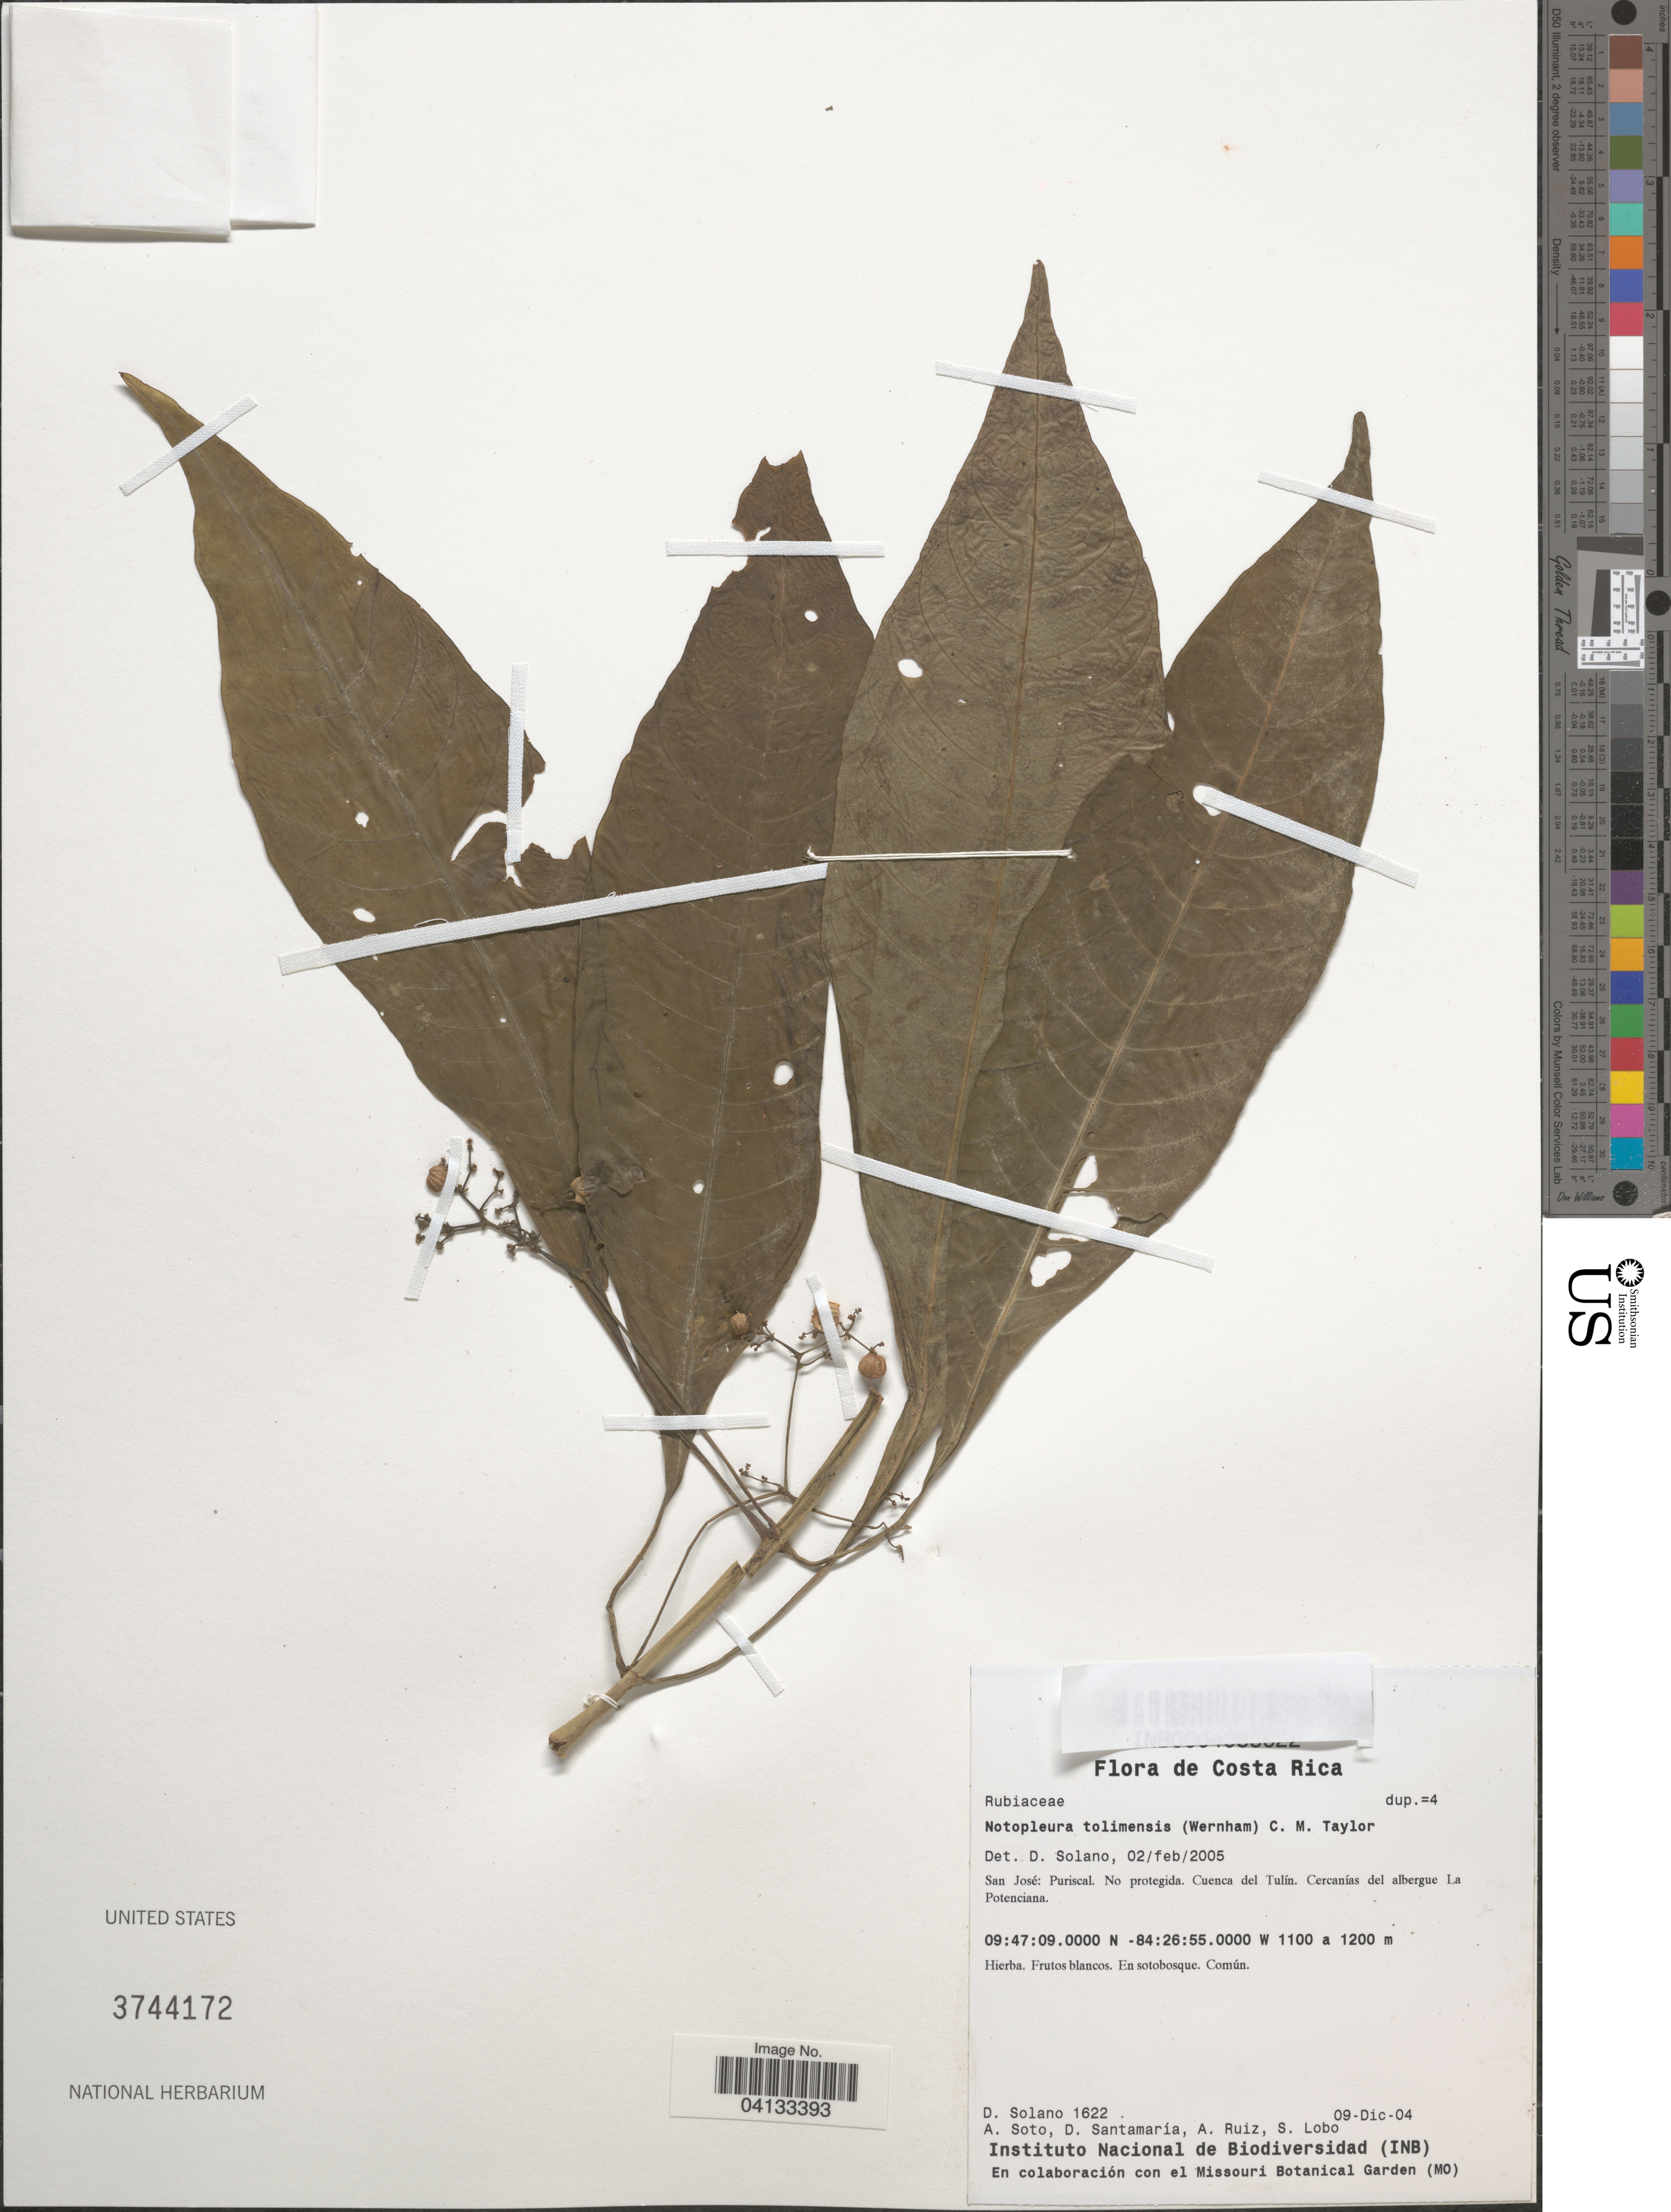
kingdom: Plantae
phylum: Tracheophyta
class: Magnoliopsida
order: Gentianales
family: Rubiaceae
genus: Notopleura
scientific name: Notopleura tolimensis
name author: (Wernham) C.M. Taylor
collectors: D. Solano, A. Soto, D. Santamaria, A. Ruiz & S. Lobo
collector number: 1622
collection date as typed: Transcribed d/m/y: 9/12/4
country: Costa Rica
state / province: San José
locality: Puriscal. No protegida. Cuenca del Tulín. Cercanías del albergue La Potenciana.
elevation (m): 1100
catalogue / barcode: US 3744172